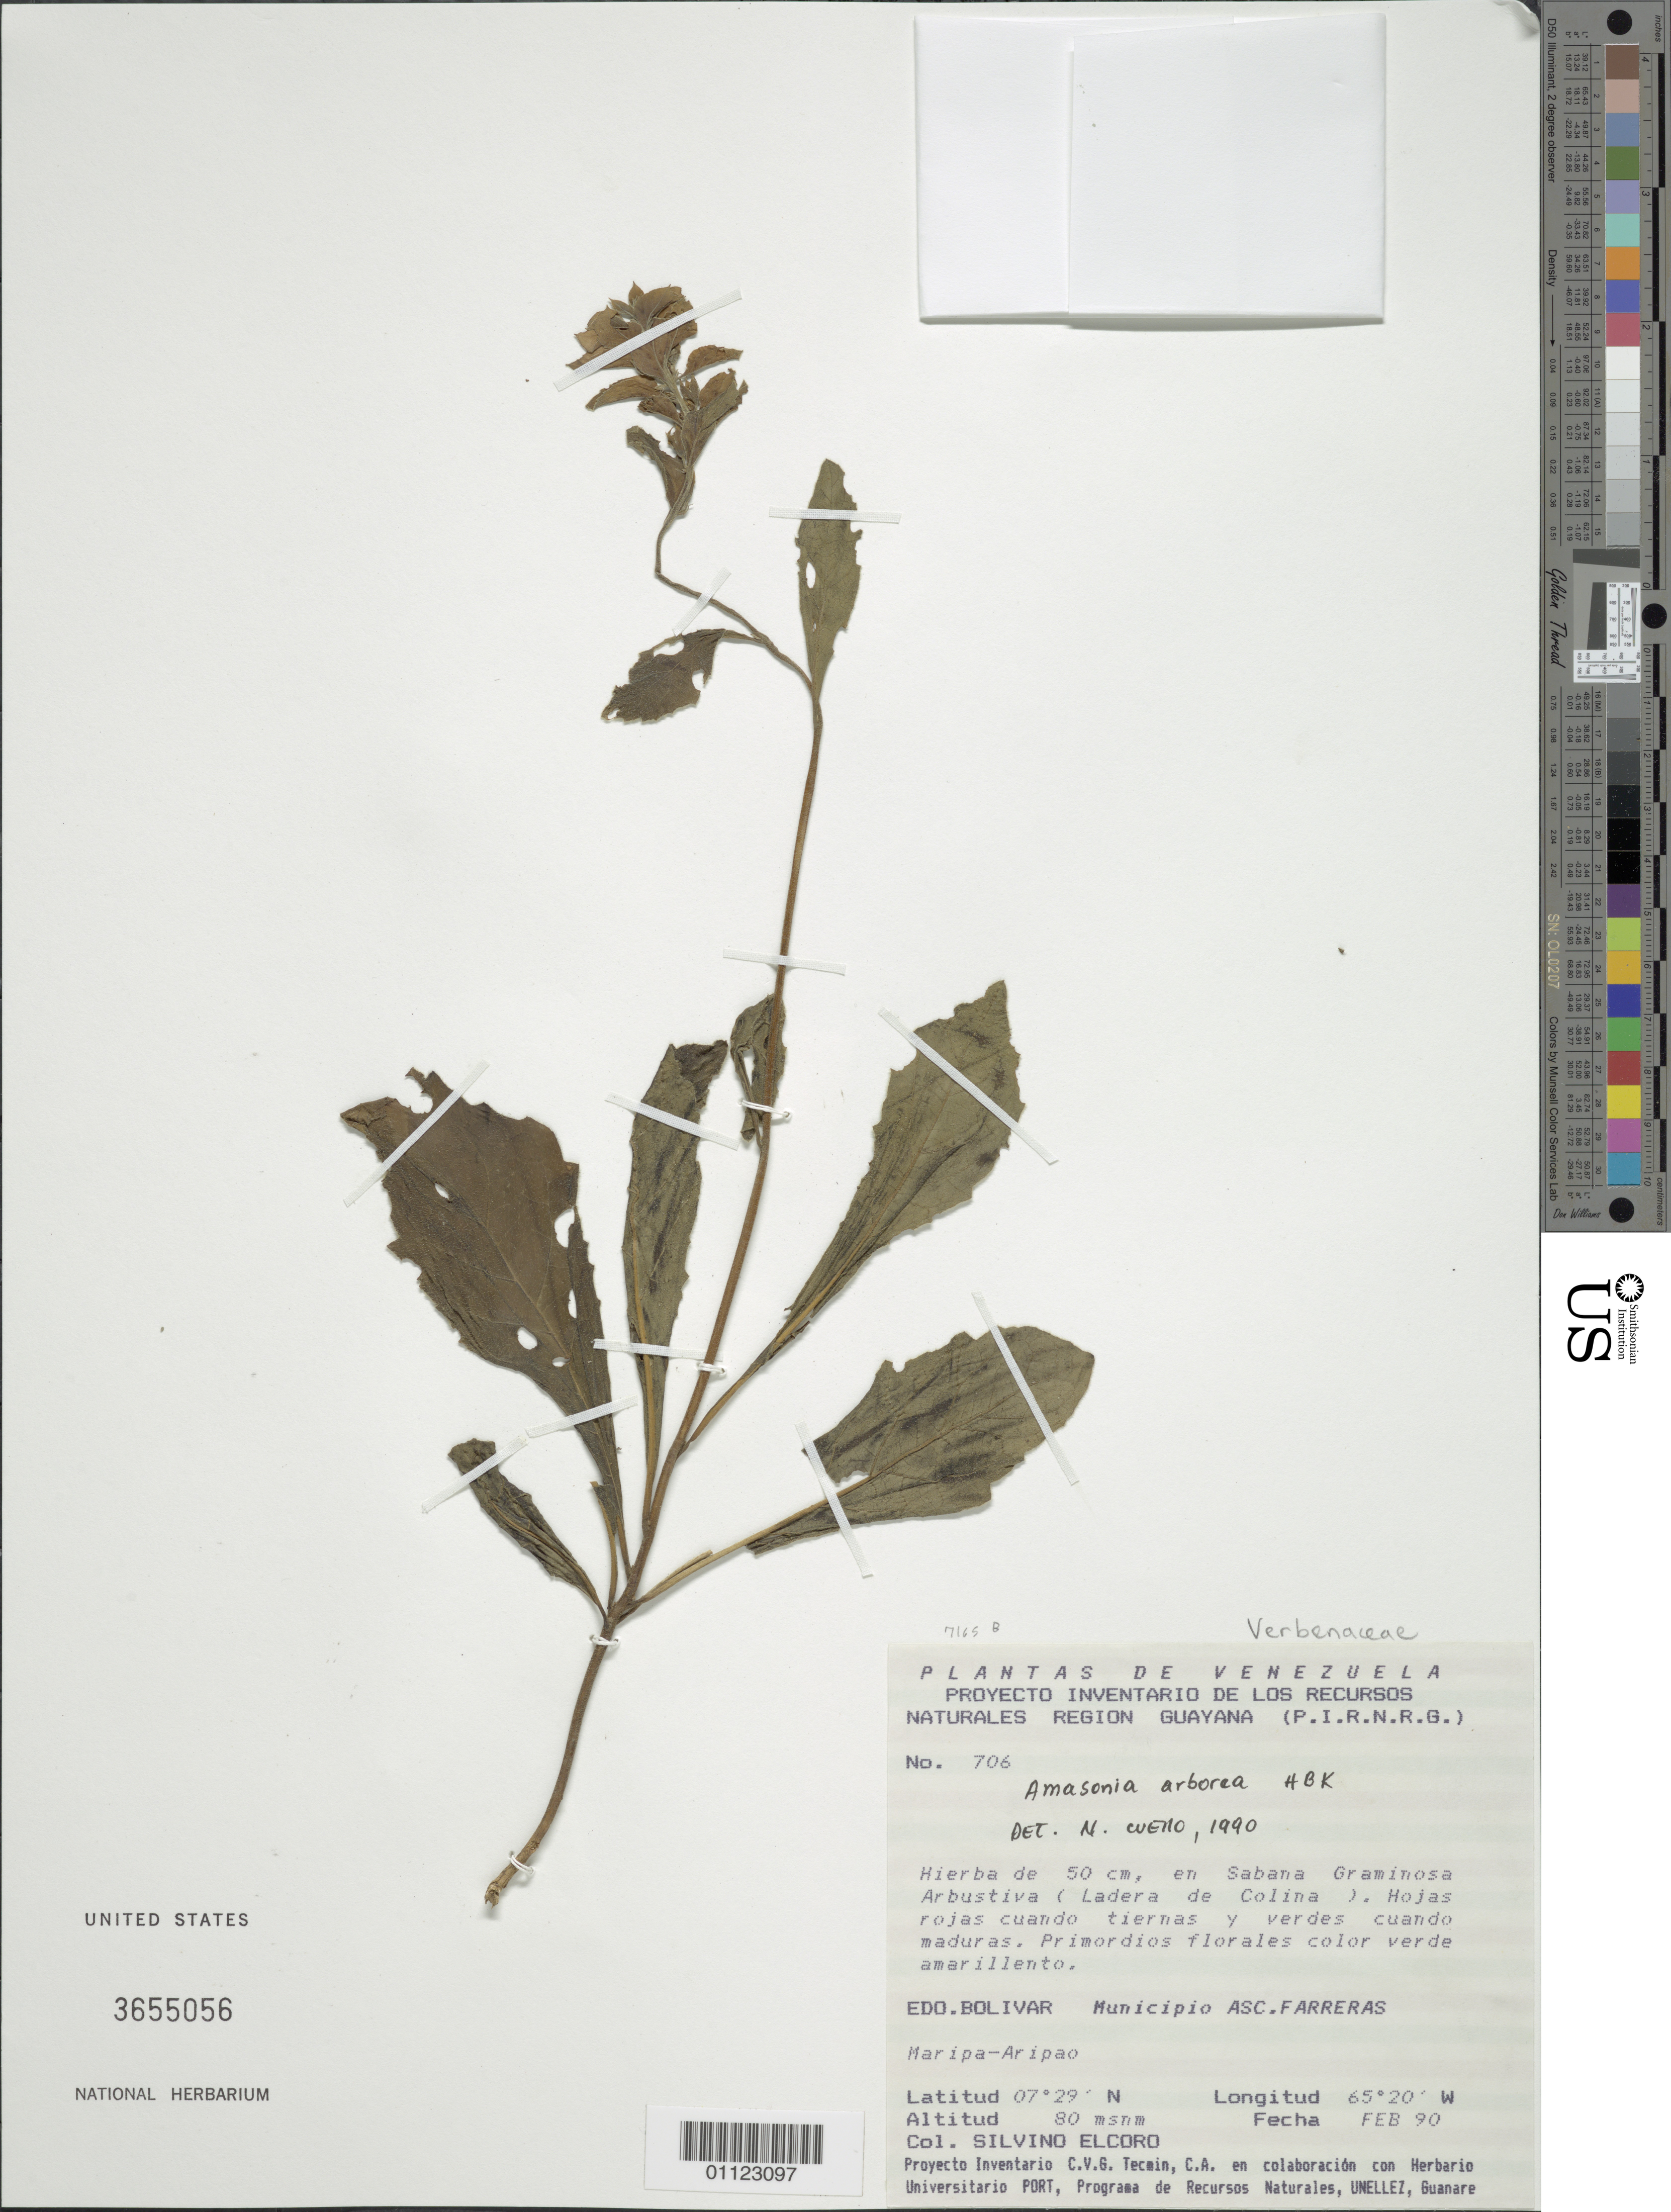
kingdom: Plantae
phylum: Tracheophyta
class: Magnoliopsida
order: Lamiales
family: Lamiaceae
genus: Amasonia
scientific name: Amasonia arborea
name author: (Aubl.) Moldenke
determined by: Cuello, Nidia L.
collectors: S. Elcoro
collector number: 706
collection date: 1990-02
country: Venezuela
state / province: Bolívar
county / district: Sucre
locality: Maripa-Aripao, Ascención Farreras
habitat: Sabana graminosa arbustiva. Ladera de colina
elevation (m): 80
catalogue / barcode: US 3655056